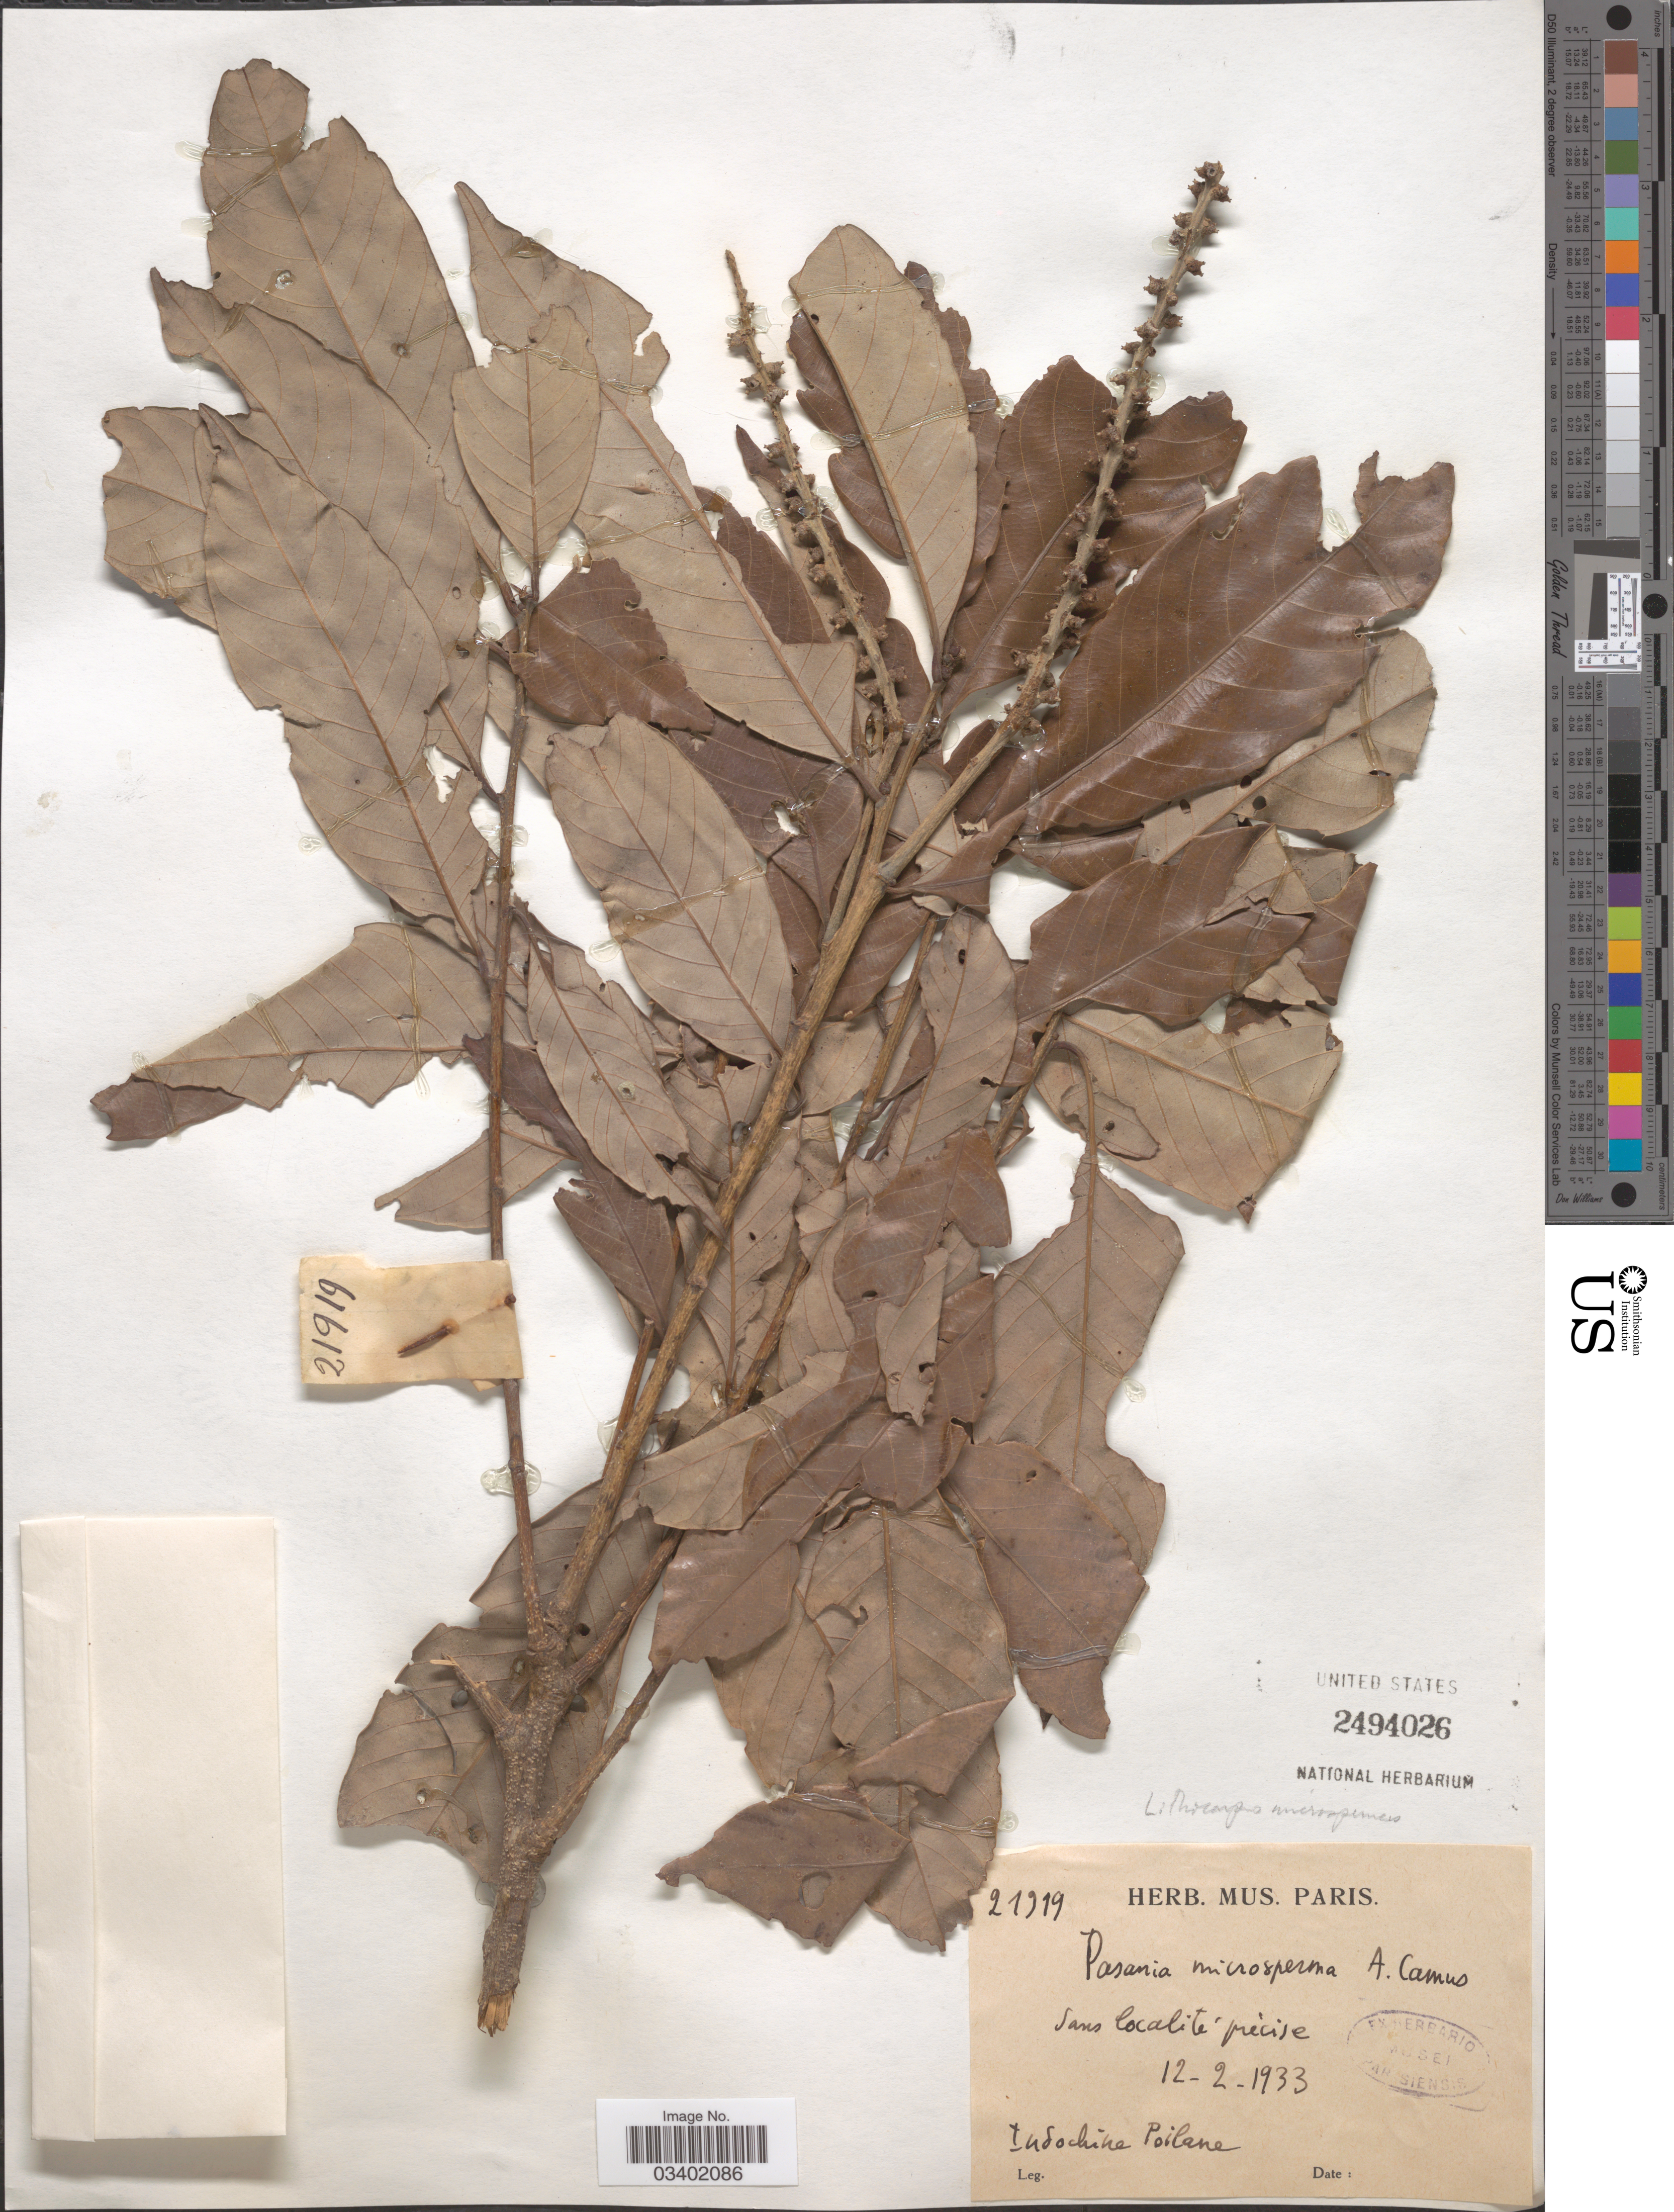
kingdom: Plantae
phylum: Tracheophyta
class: Magnoliopsida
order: Fagales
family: Betulaceae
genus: Betula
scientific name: Betula microspermus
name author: A. Camus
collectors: -. Poilane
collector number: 21919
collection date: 1933-02-12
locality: Sans localité prècise. Indochine.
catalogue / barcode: US 2494026